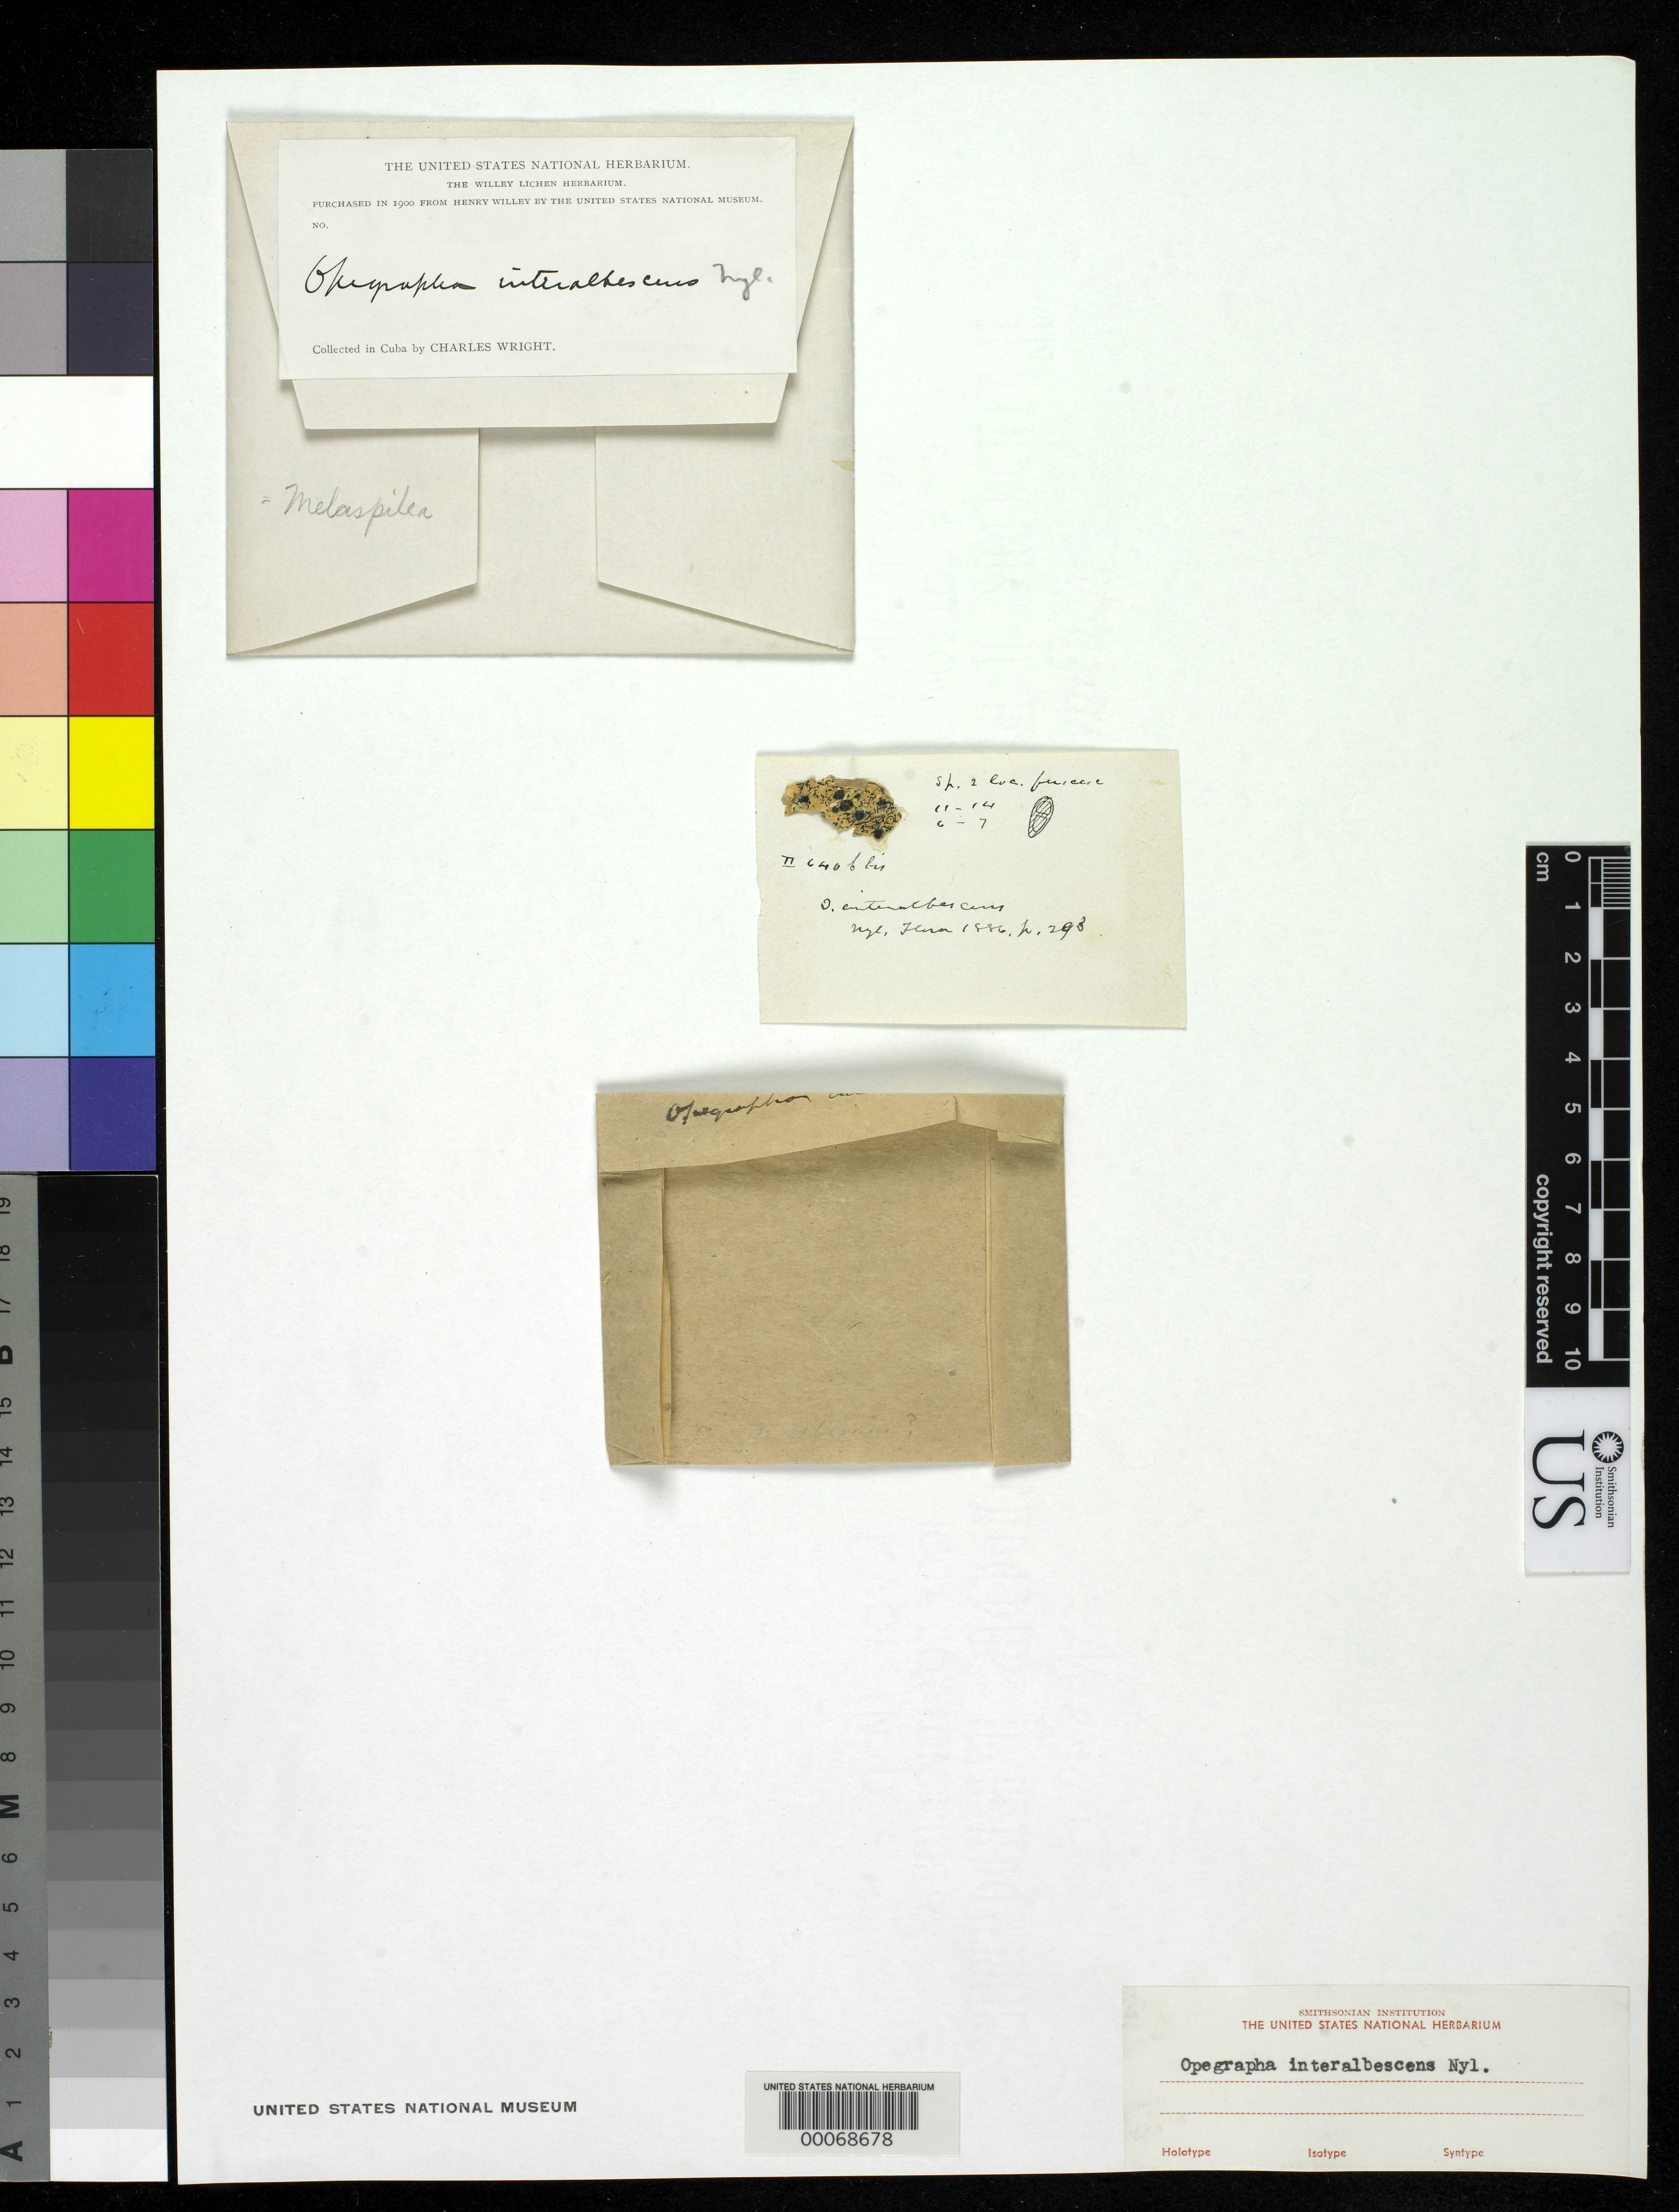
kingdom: Fungi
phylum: Ascomycota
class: Arthoniomycetes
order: Arthoniales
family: Opegraphaceae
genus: Opegrapha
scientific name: Opegrapha interalbescens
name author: Nyl.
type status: Isotype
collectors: C. Wright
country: Cuba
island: Greater Antilles